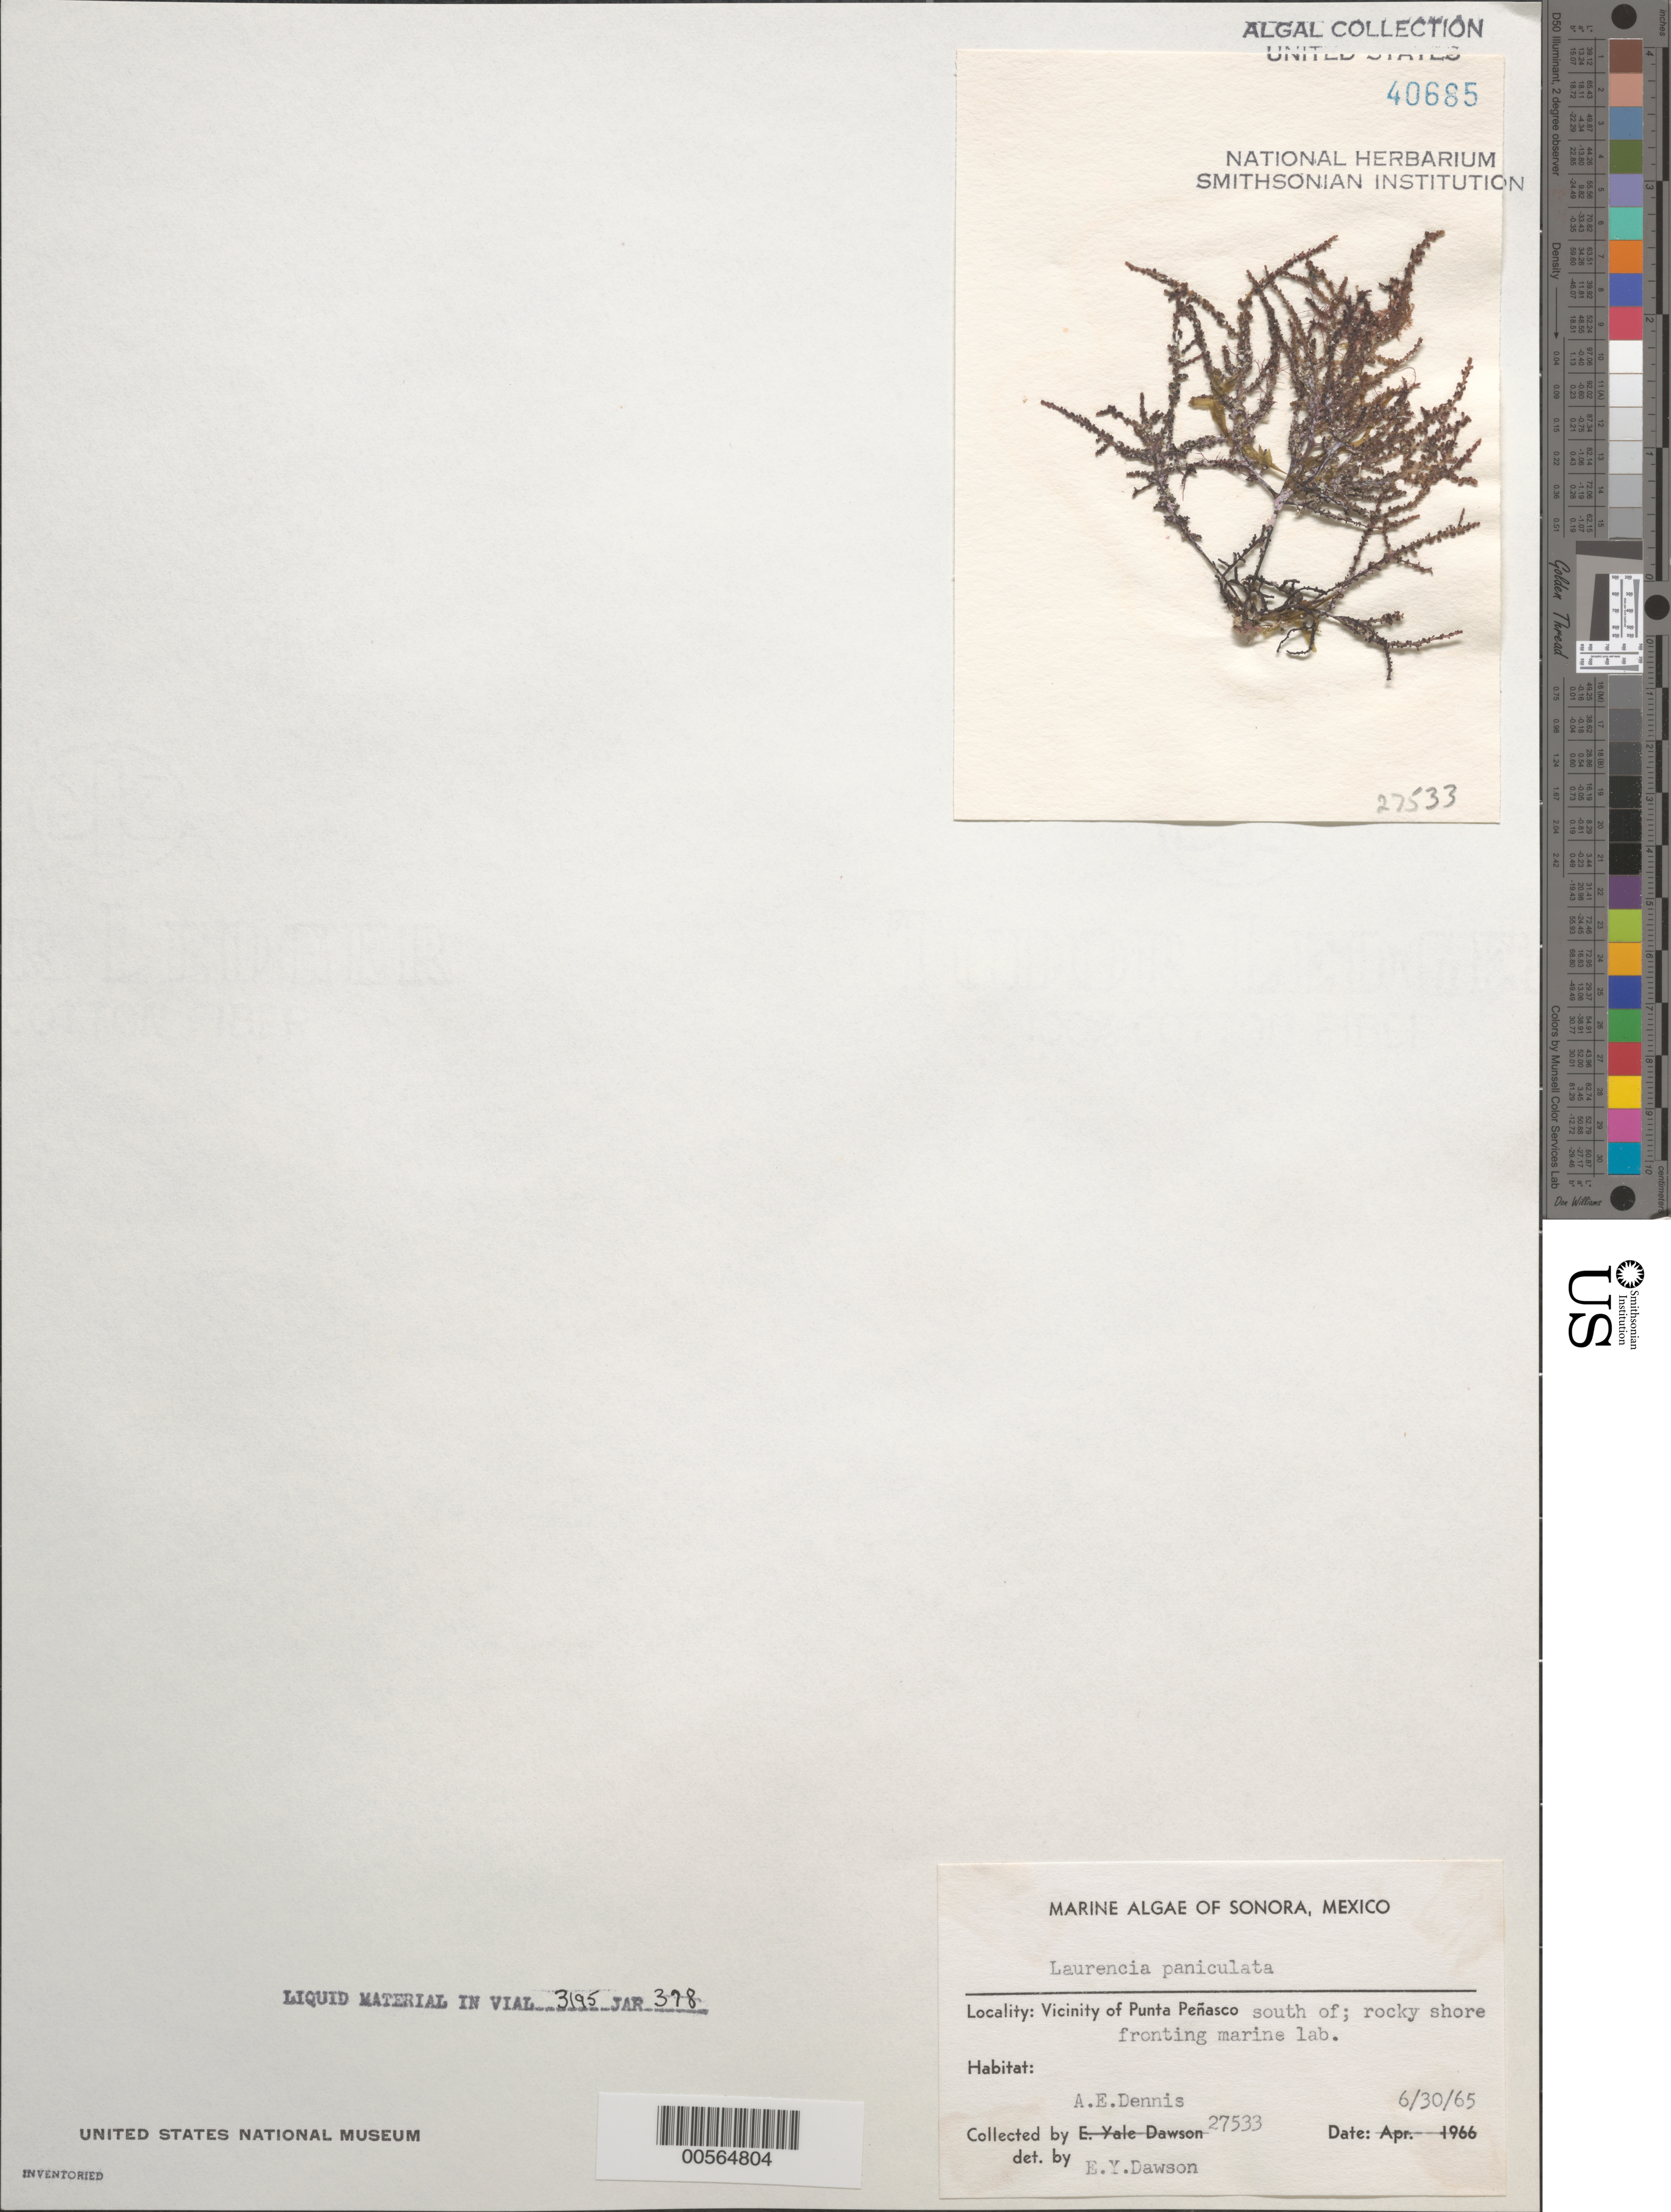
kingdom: Plantae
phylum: Rhodophyta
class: Florideophyceae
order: Ceramiales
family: Rhodomelaceae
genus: Palisada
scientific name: Palisada thuyoides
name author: (Kützing) Cassano et al.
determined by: Algae name updating Project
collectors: A. Dennis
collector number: EYD 27533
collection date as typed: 30 Jun 1965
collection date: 1965-06-30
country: Mexico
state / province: Sonora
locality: Marine laboratory shore, south of Punta Penasco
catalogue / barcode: US 40685